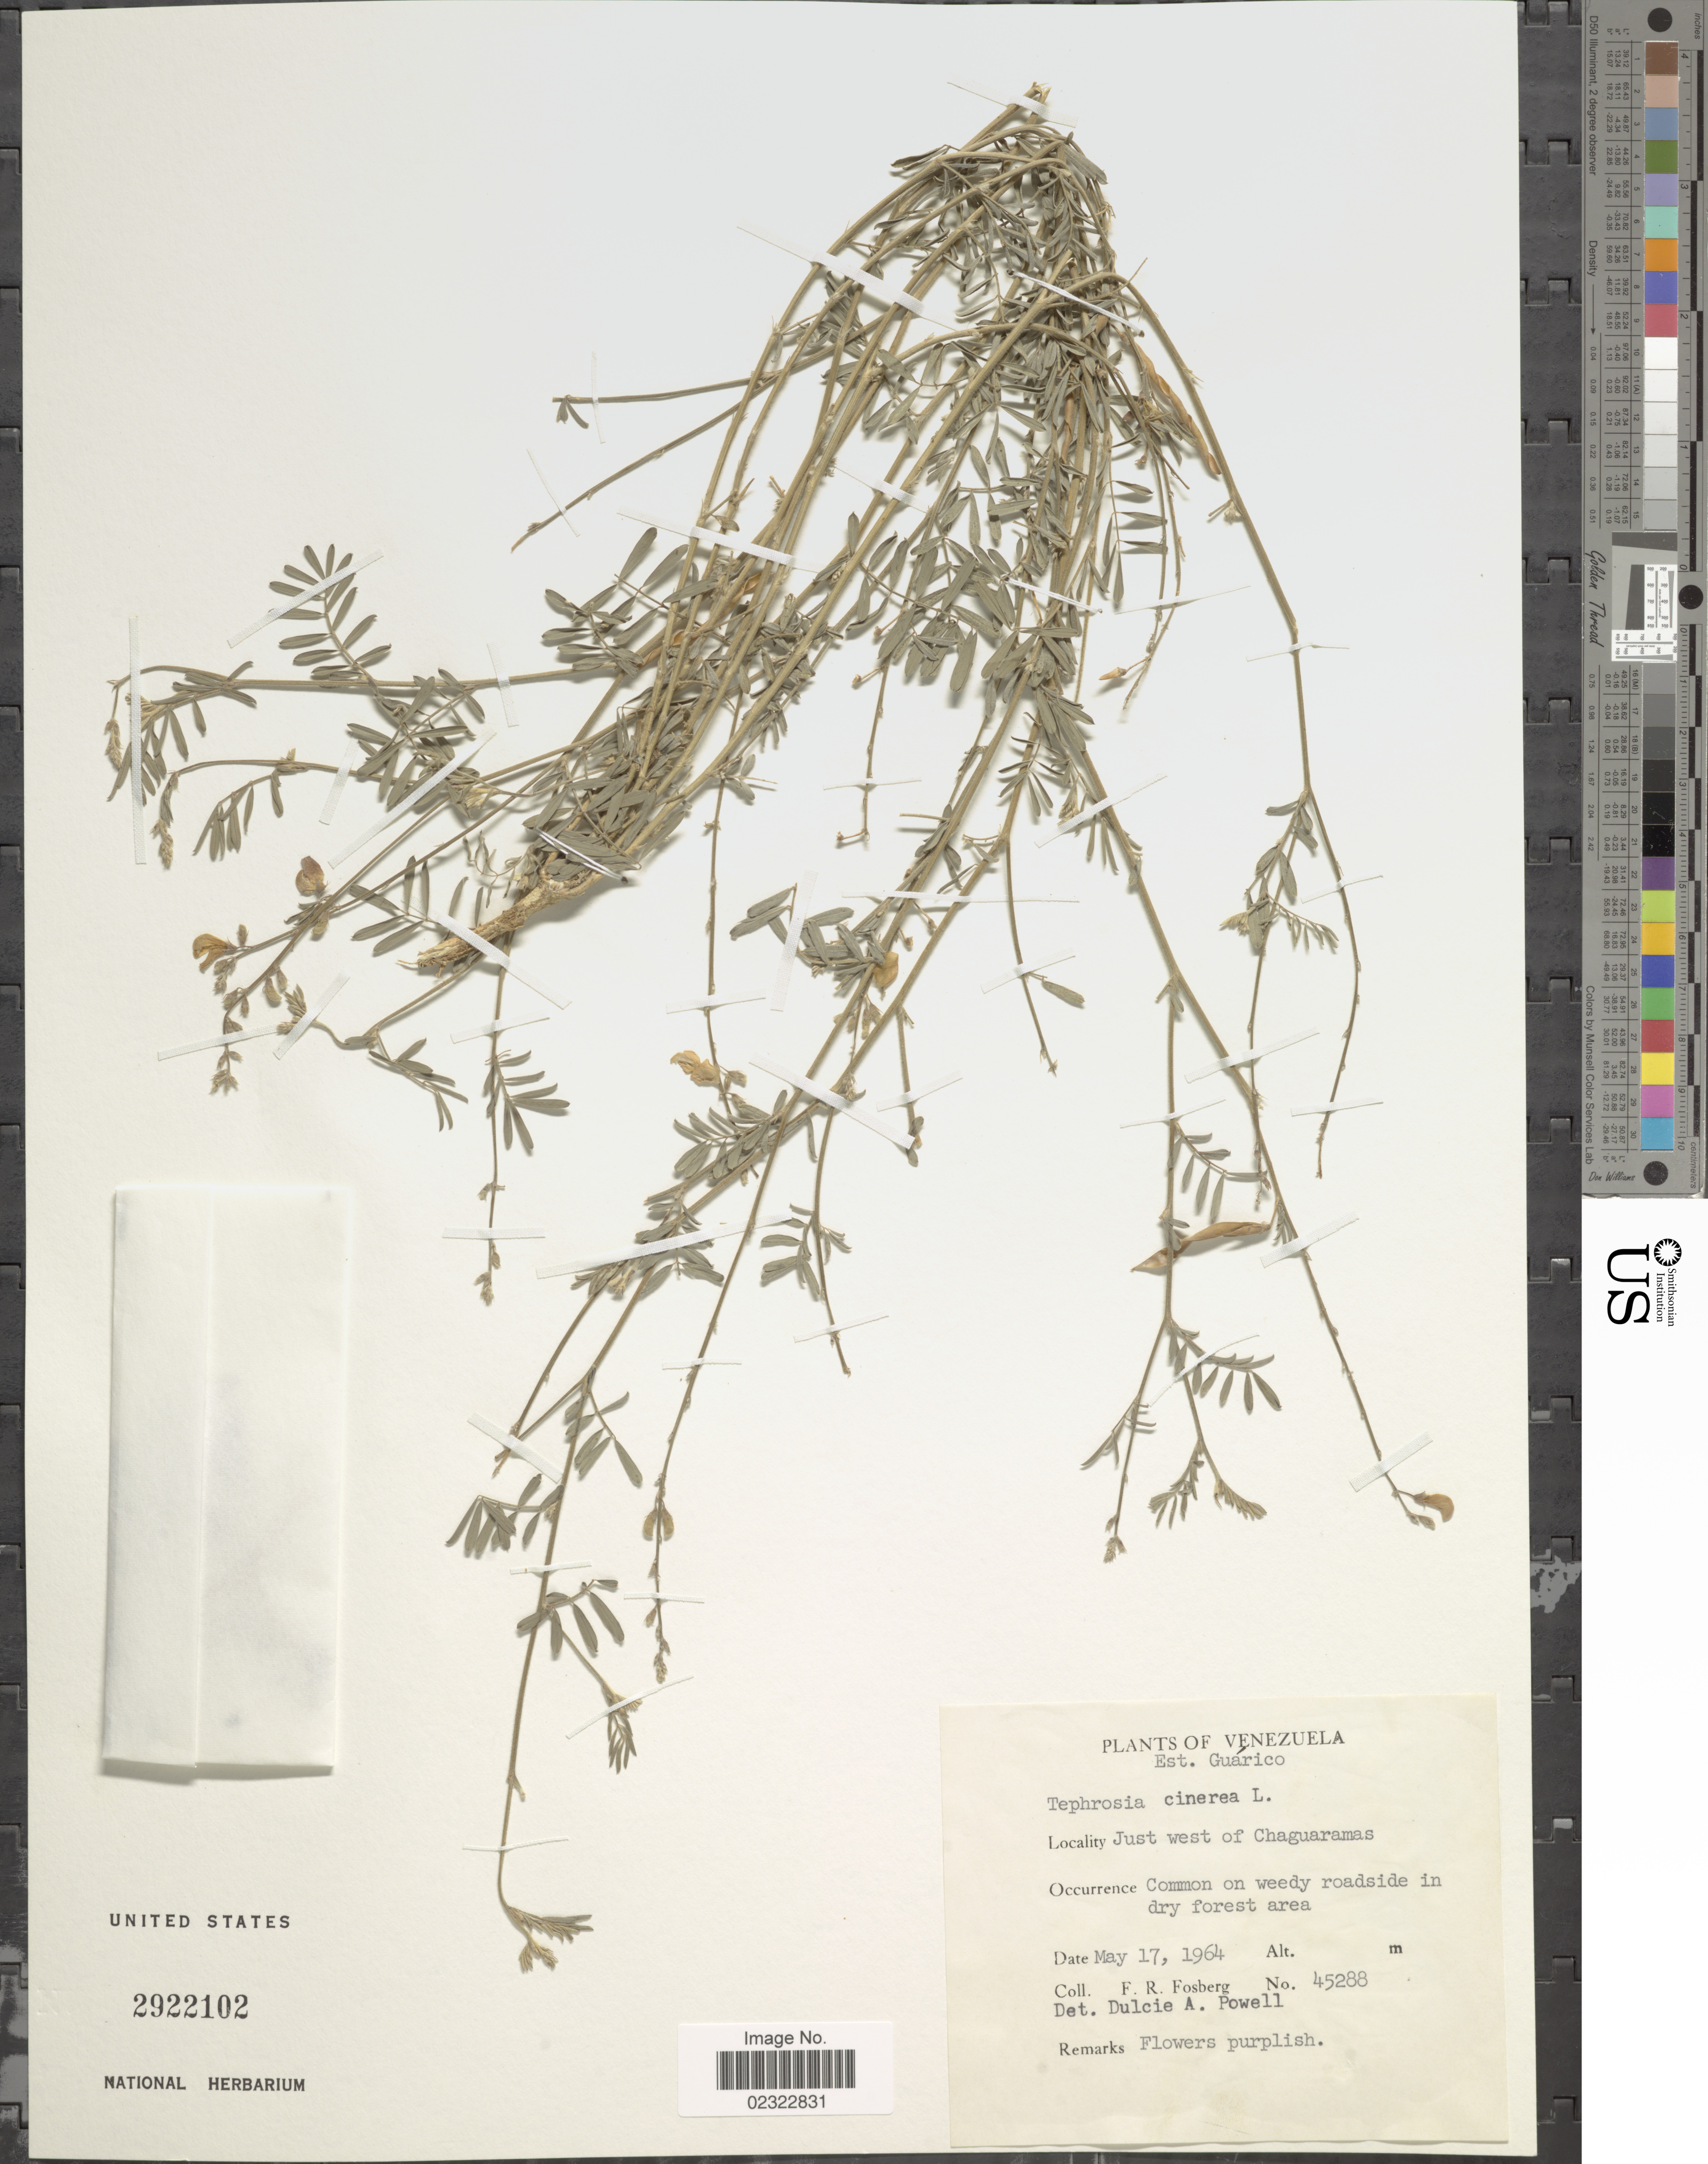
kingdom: Plantae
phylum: Tracheophyta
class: Magnoliopsida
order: Fabales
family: Fabaceae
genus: Tephrosia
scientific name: Tephrosia cinerea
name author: (L.) Pers.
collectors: F. R. Fosberg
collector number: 45288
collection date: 1964-05-17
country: Venezuela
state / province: Guárico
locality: Est. Guarico, Just west of Chaguaramas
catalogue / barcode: US 2922102